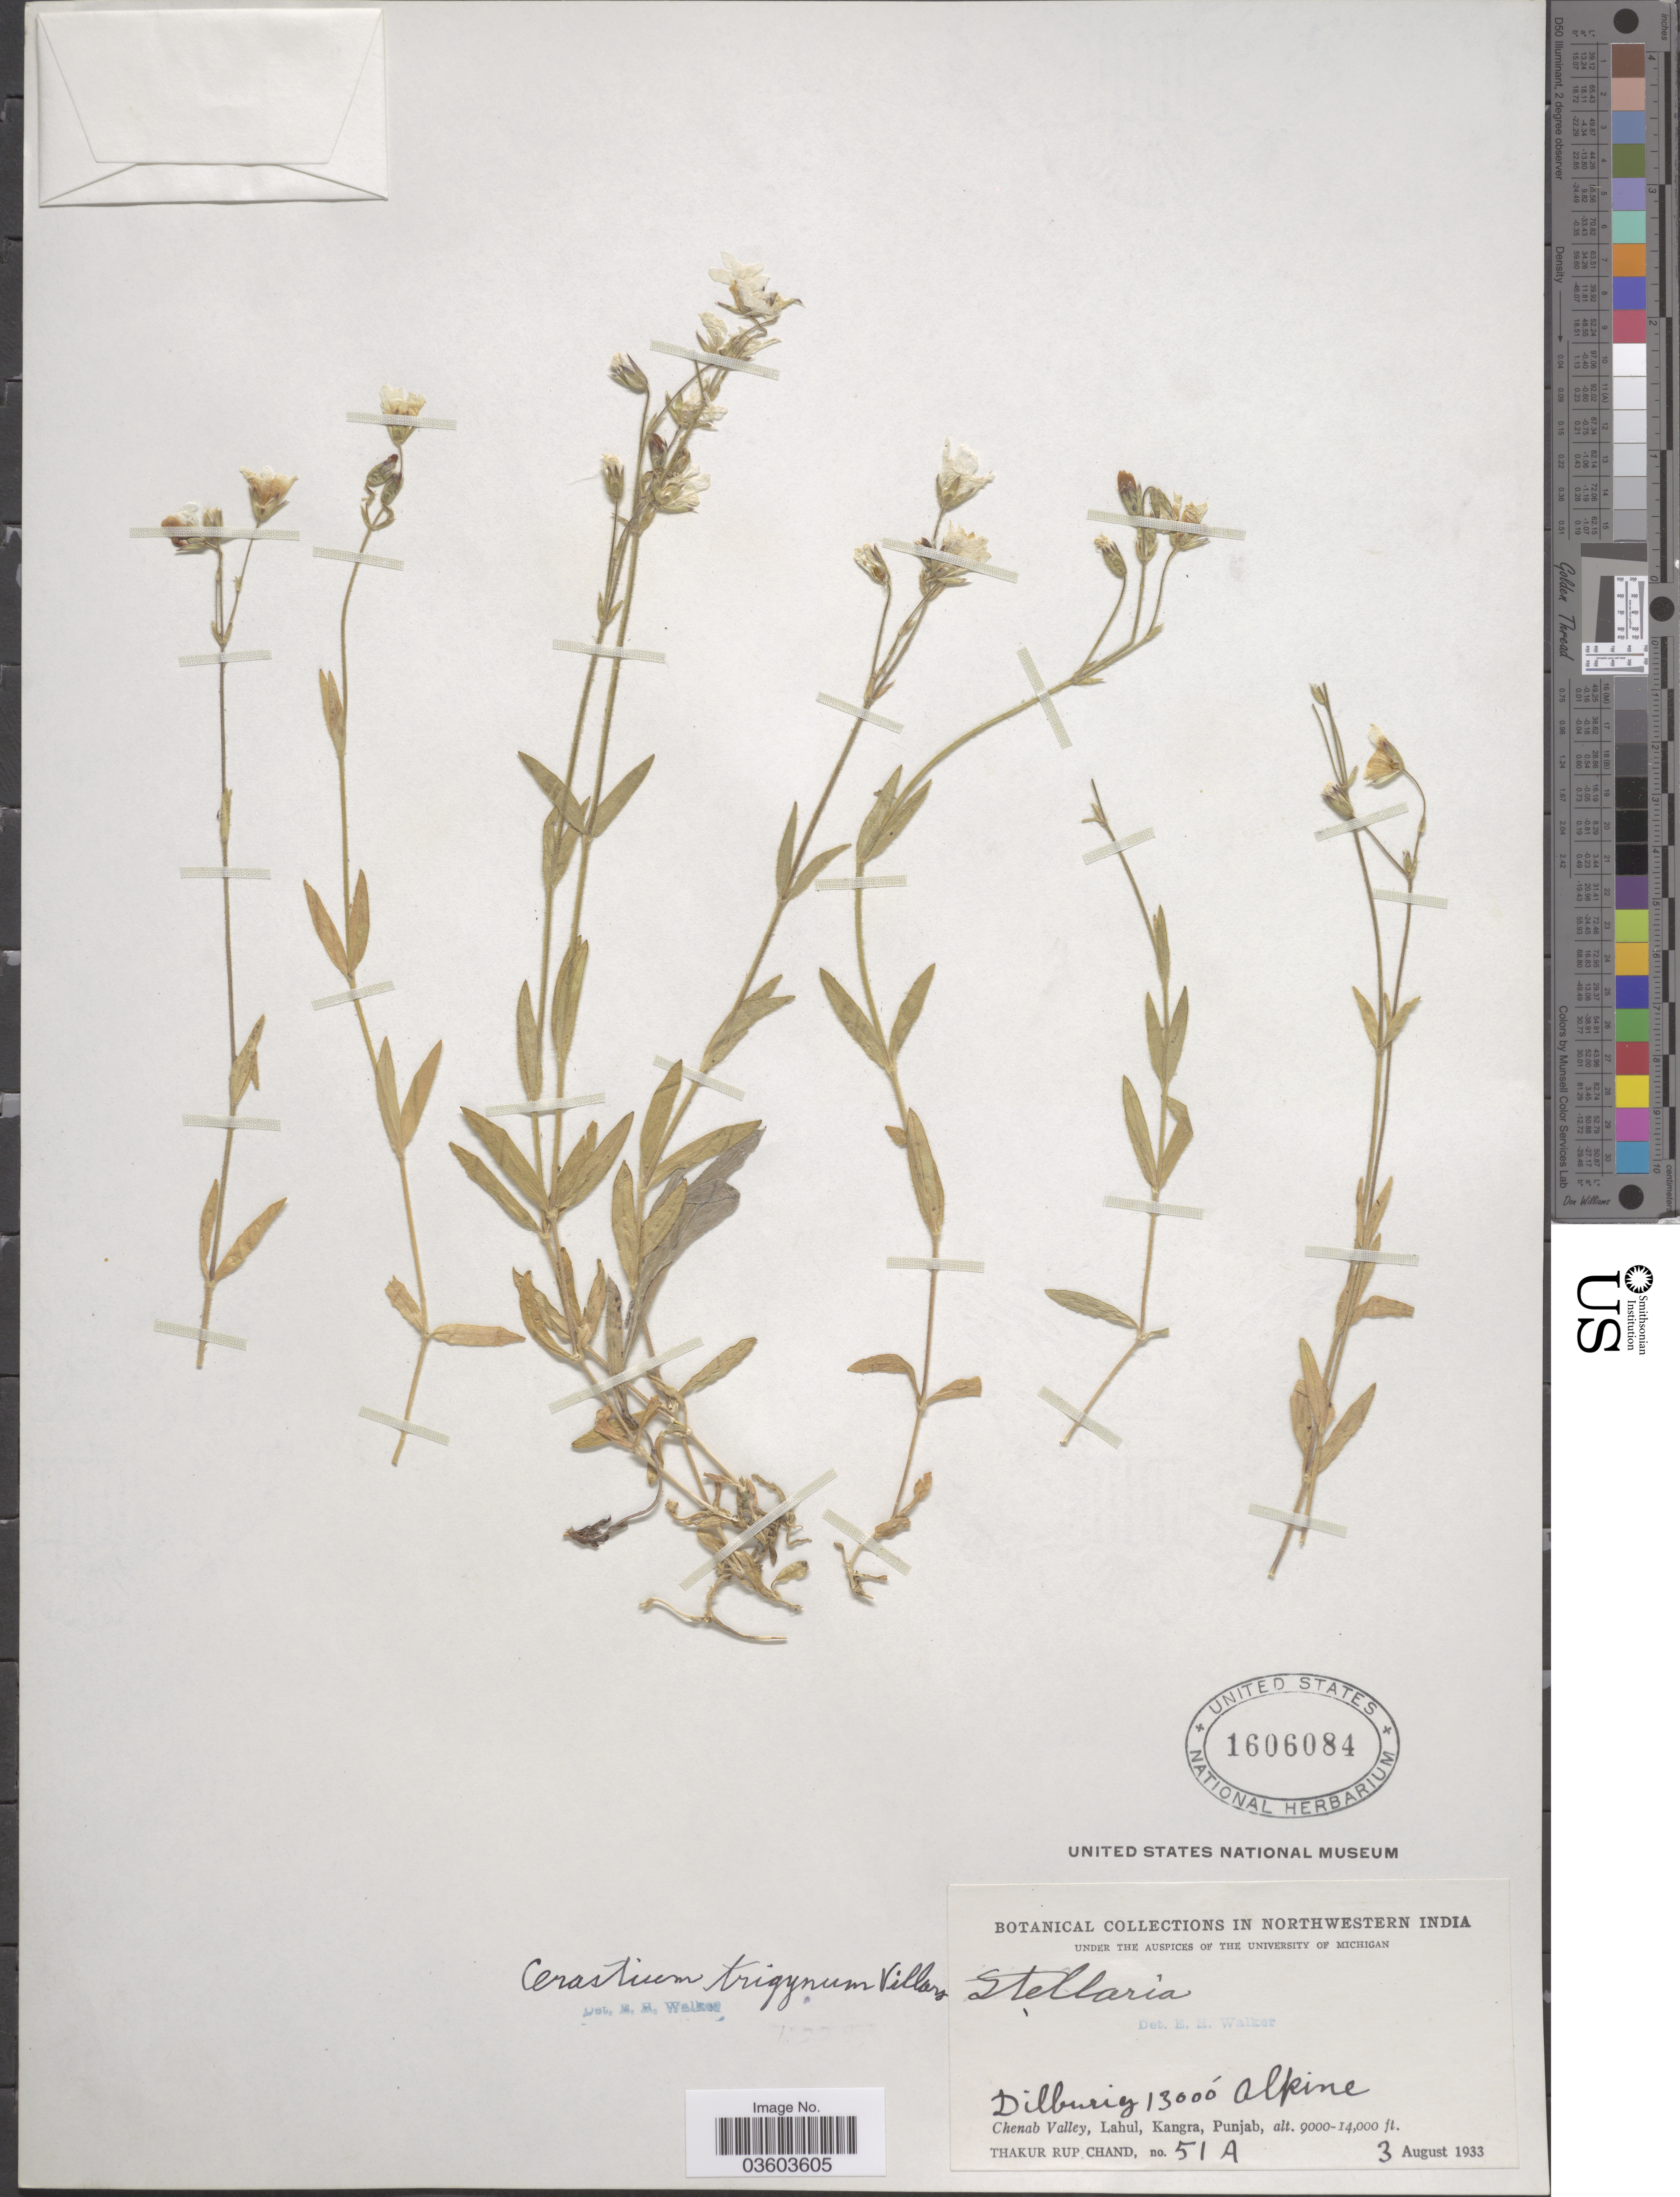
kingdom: Plantae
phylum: Tracheophyta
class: Magnoliopsida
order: Caryophyllales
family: Caryophyllaceae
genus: Dichodon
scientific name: Dichodon cerastoides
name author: (L.) Rchb.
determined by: U.S. National Herbarium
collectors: T. R. Chand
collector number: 51A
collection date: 1933-08-03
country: India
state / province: Himachal Pradesh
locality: Northwestern India. Dilburig, Chenab Valley, Lahul, Kangra.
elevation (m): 3962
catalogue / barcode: US 1606084